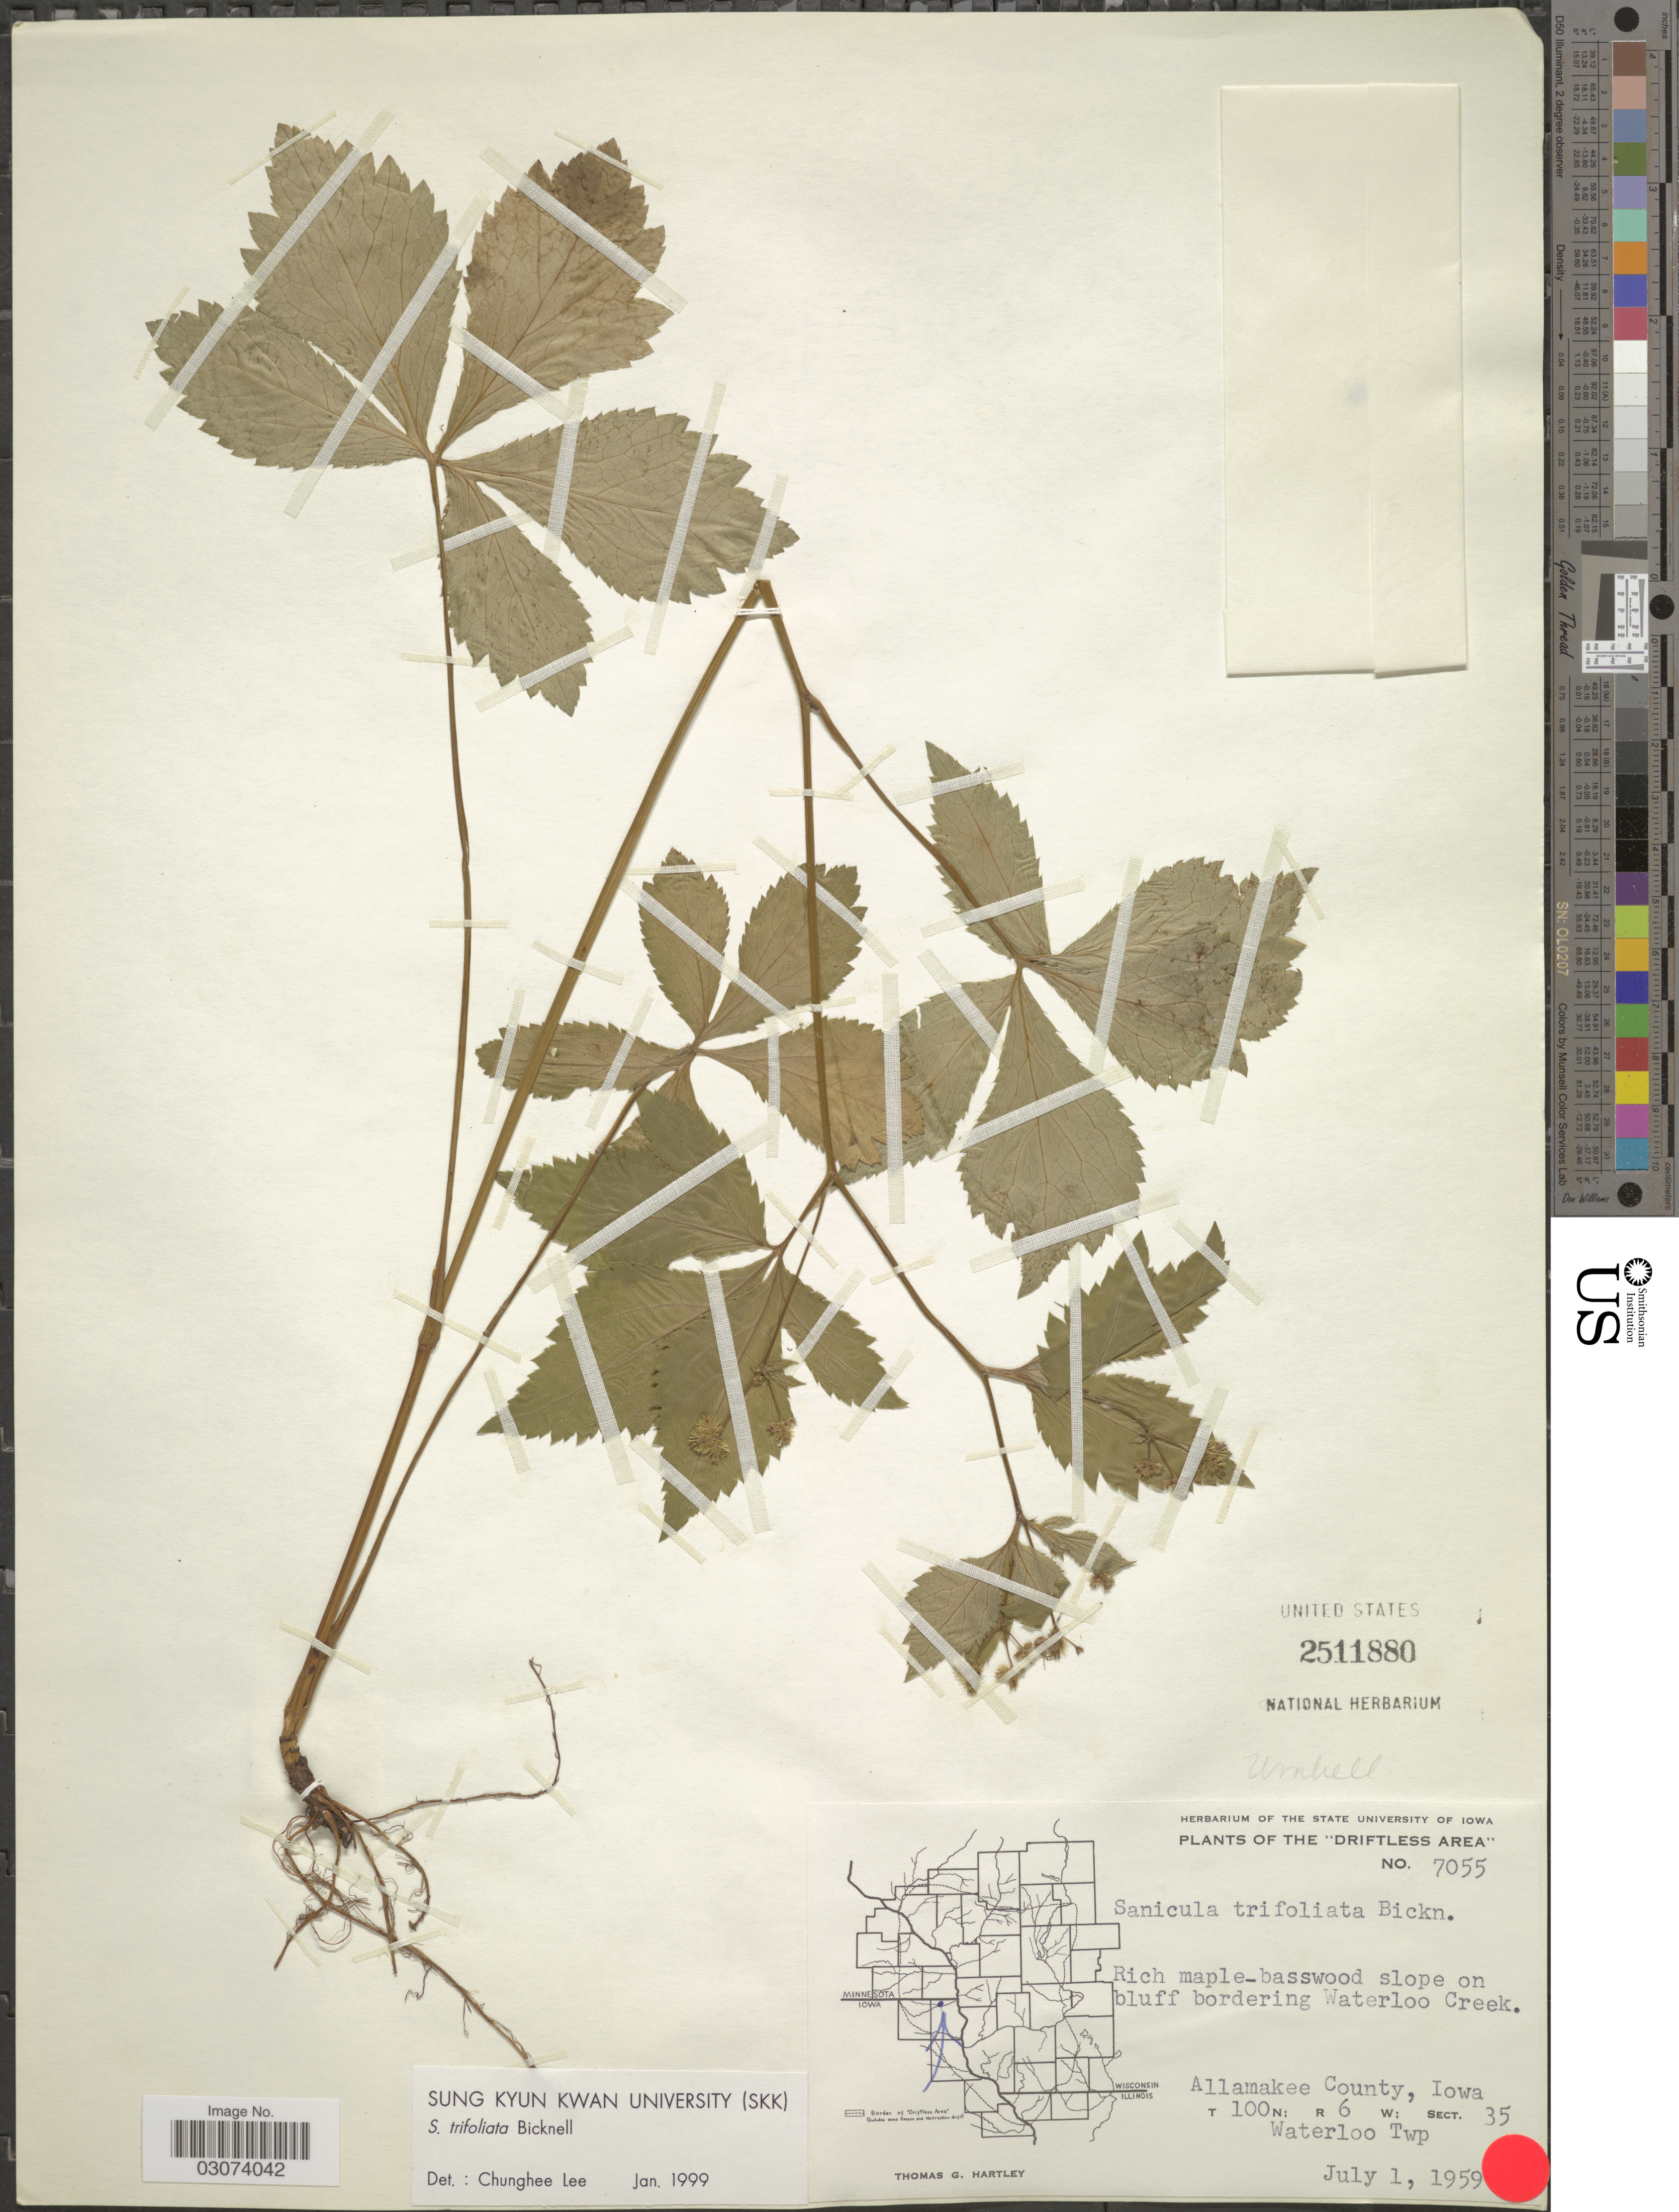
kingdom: Plantae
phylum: Tracheophyta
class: Magnoliopsida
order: Apiales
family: Apiaceae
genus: Sanicula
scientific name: Sanicula trifoliata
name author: E.P. Bicknell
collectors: T. G. Hartley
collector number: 7055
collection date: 1959-07-01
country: United States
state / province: Iowa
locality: The "Driftless Area". Rich maple-basswood slope on bluff bordering Waterloo Creek. Allamakee County. T100N; R6W; Sect. 35. Waterloo Twp.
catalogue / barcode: US 2511880